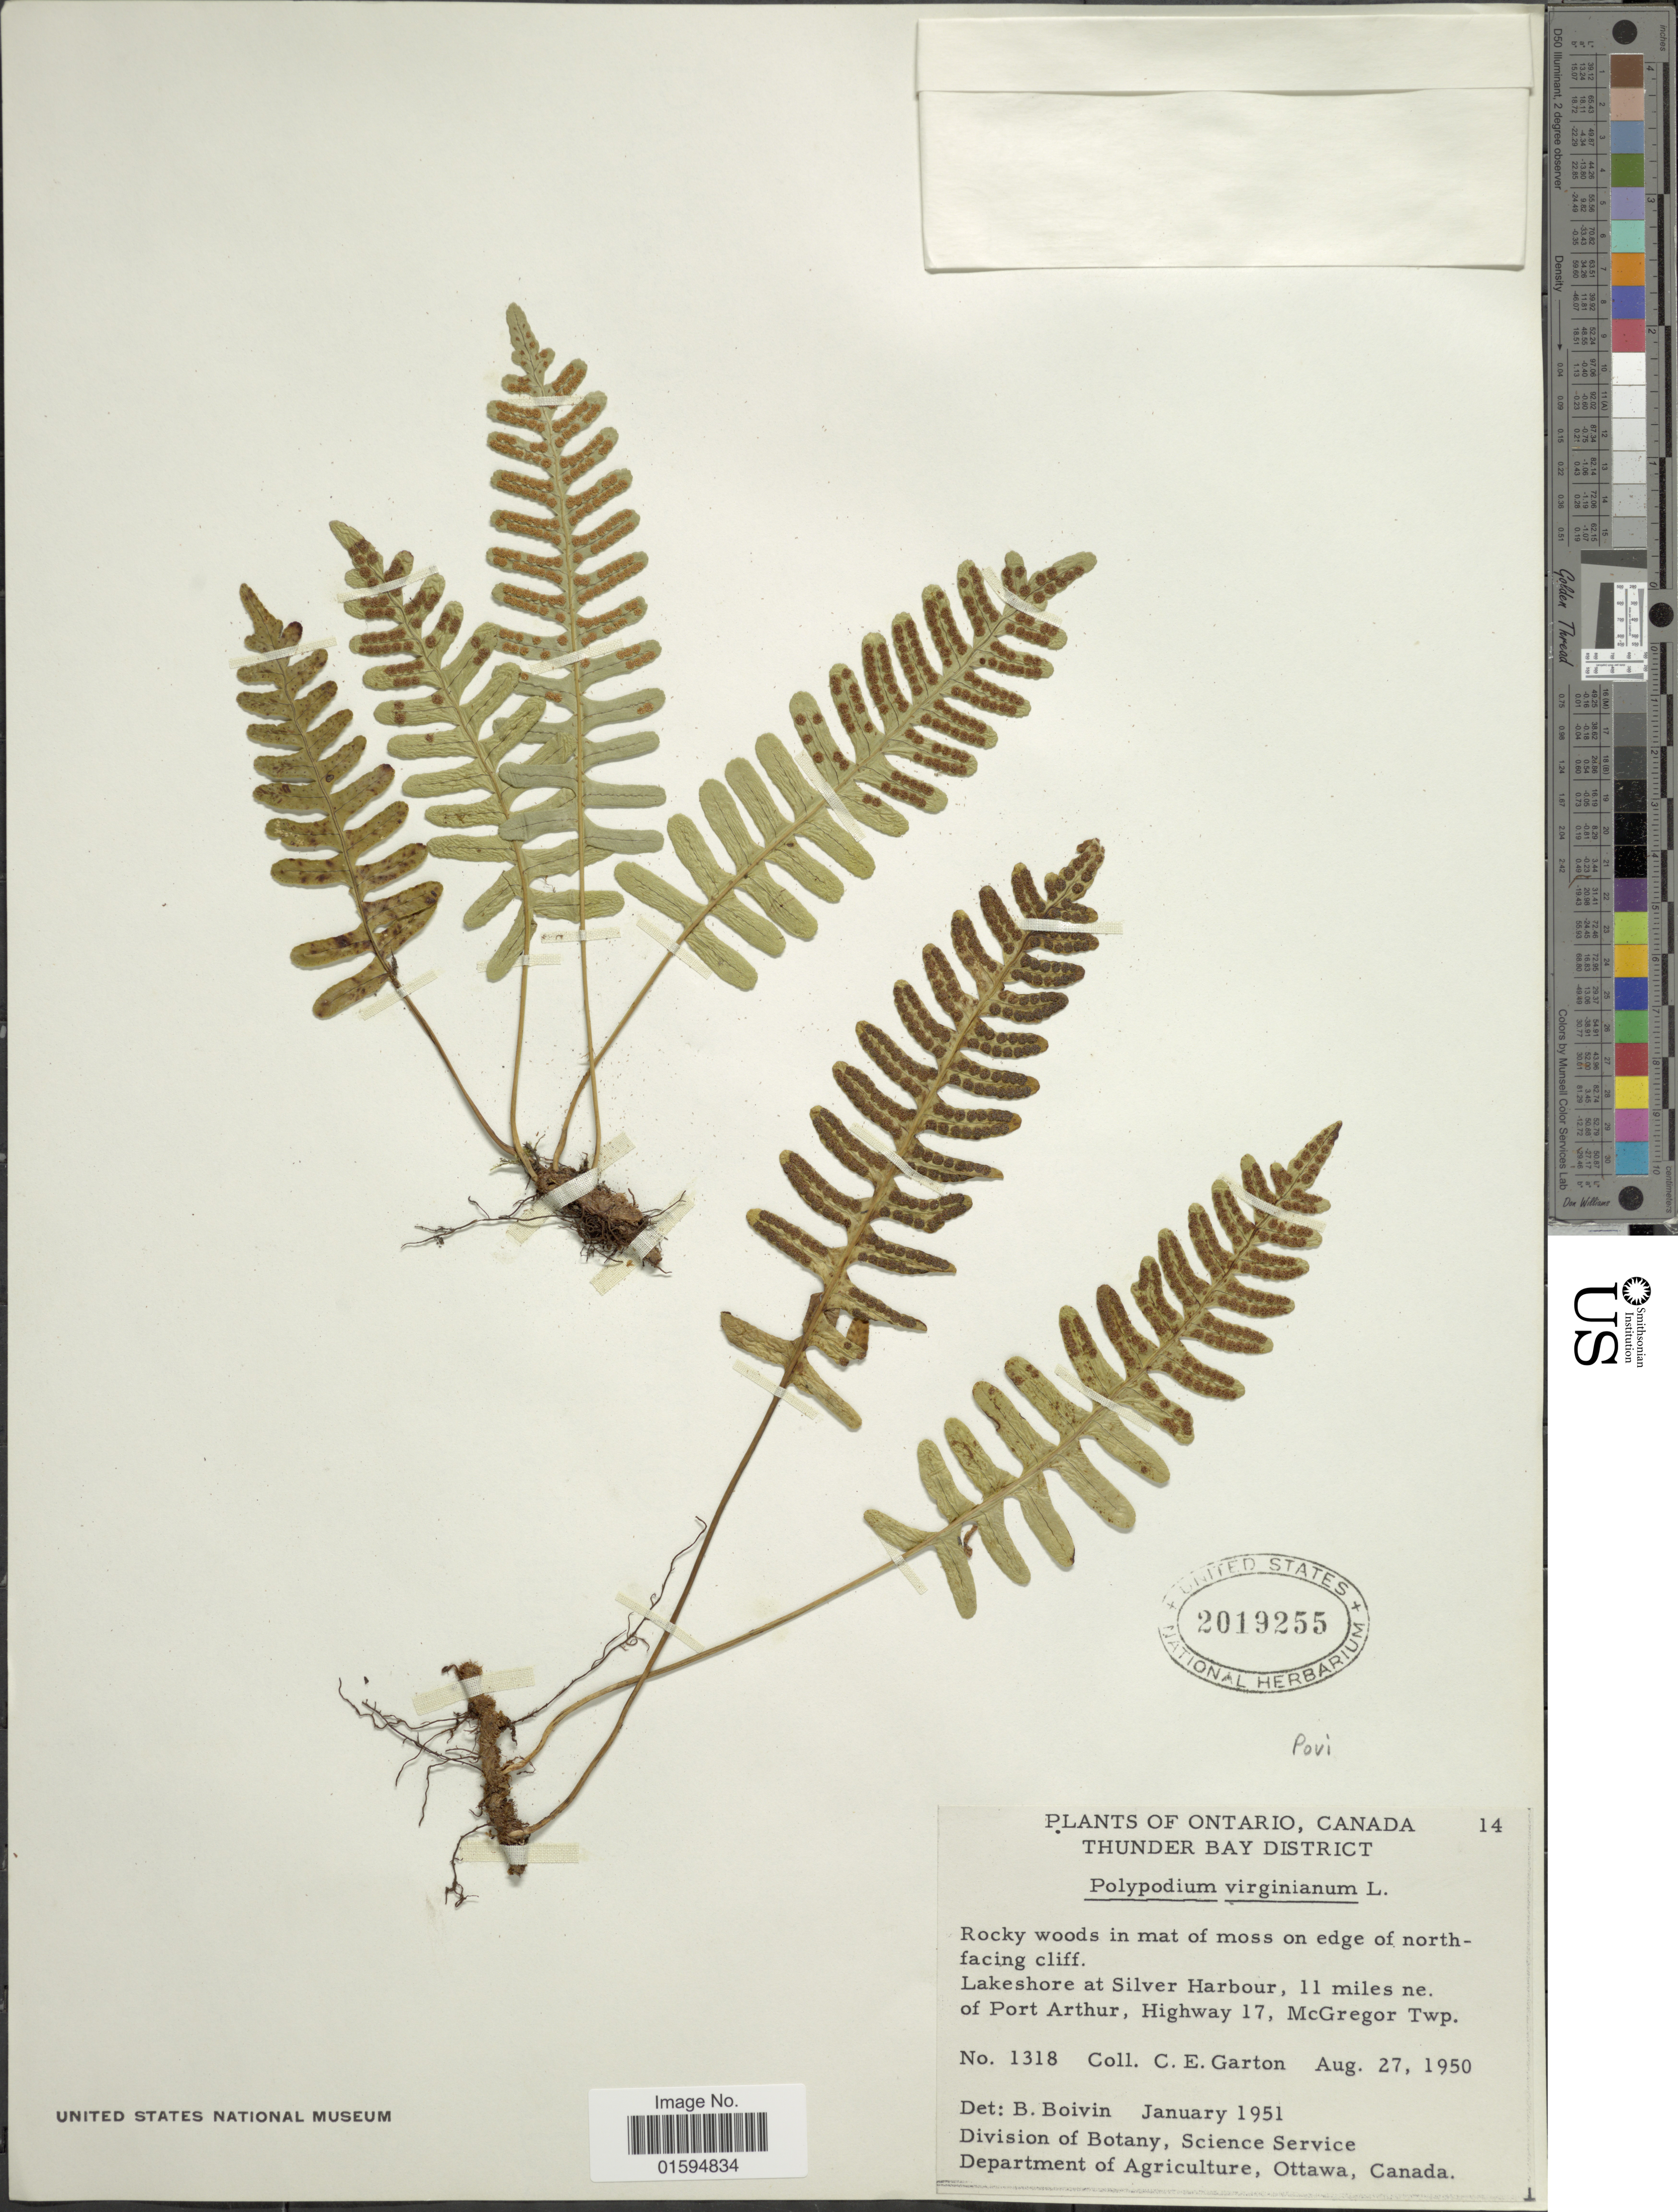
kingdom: Plantae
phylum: Tracheophyta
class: Polypodiopsida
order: Polypodiales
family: Polypodiaceae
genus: Polypodium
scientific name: Polypodium virginianum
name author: L.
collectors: C. E. Garton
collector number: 1318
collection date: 1950-08-27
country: Canada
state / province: Ontario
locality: Thunder Bay District, Lake shore at Silver Harbourm, 11 miles ne. of Port Arthur, Highway 17, McGregor Twp.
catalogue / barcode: US 2019255